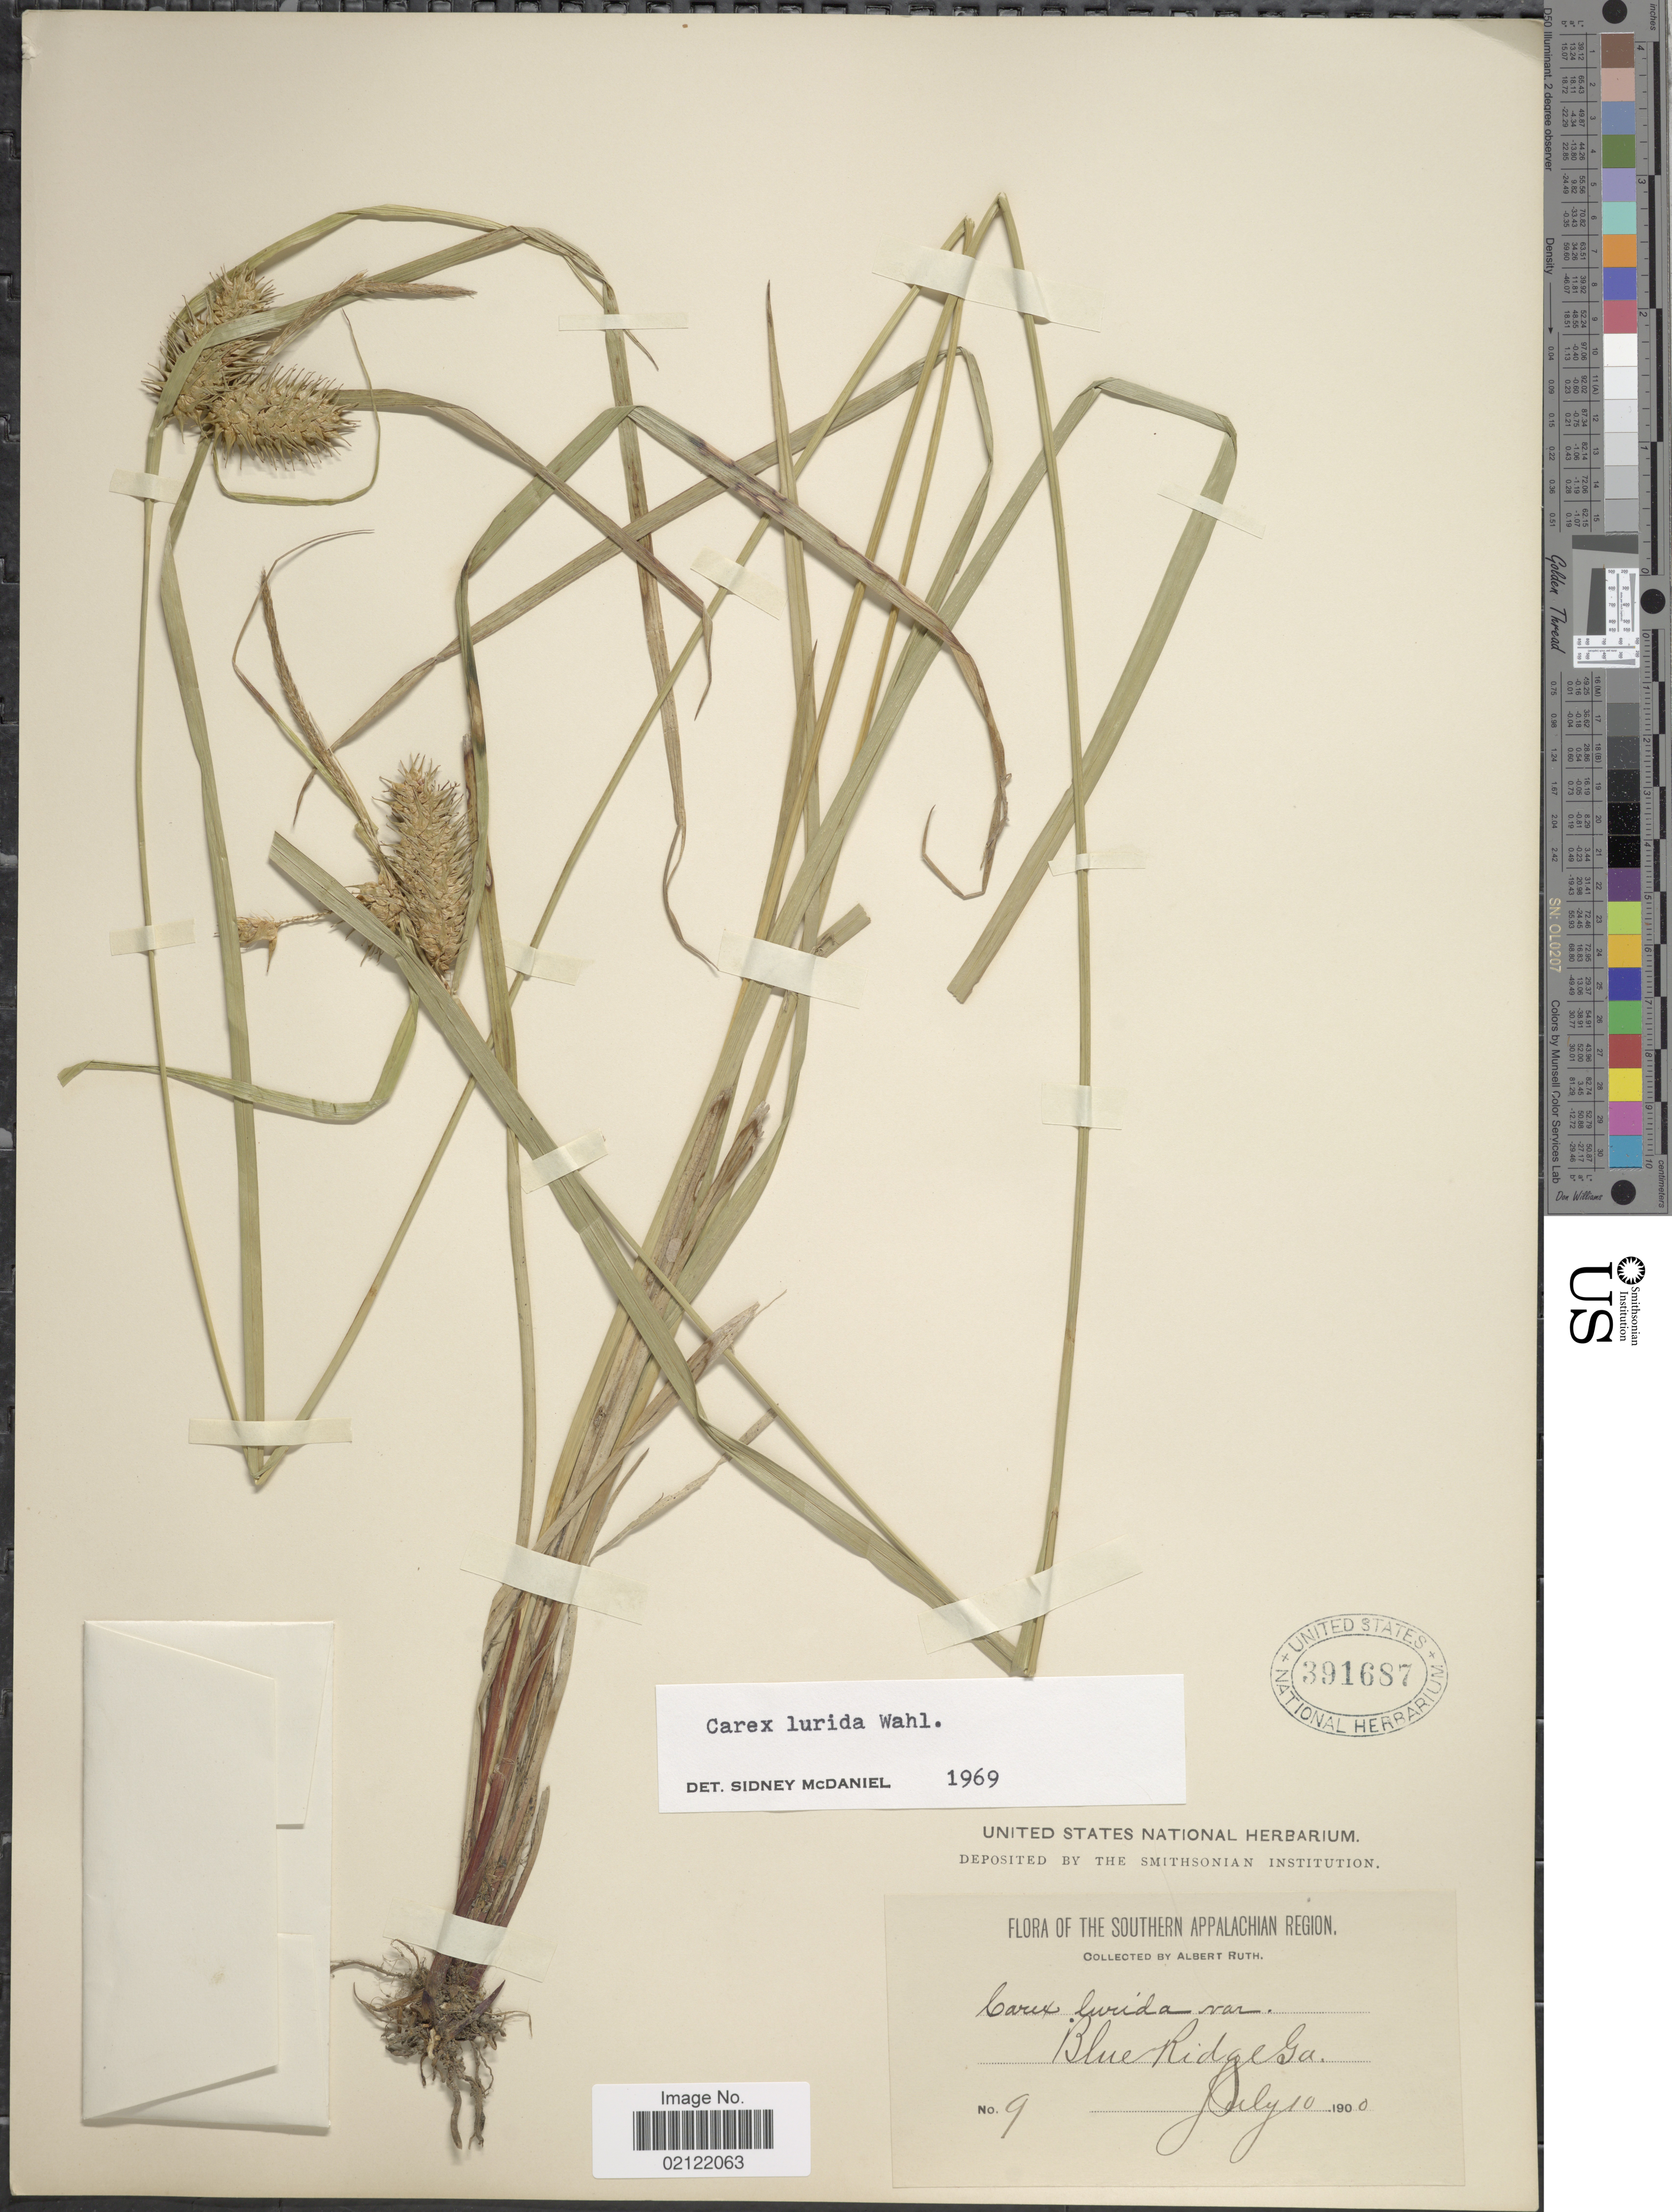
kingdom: Plantae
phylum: Tracheophyta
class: Liliopsida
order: Poales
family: Cyperaceae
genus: Carex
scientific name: Carex lurida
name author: Wahlenb.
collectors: A. Ruth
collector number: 9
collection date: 1900-07-10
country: United States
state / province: Georgia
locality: Southern Appalachian Region. Blue Ridge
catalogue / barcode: US 391687